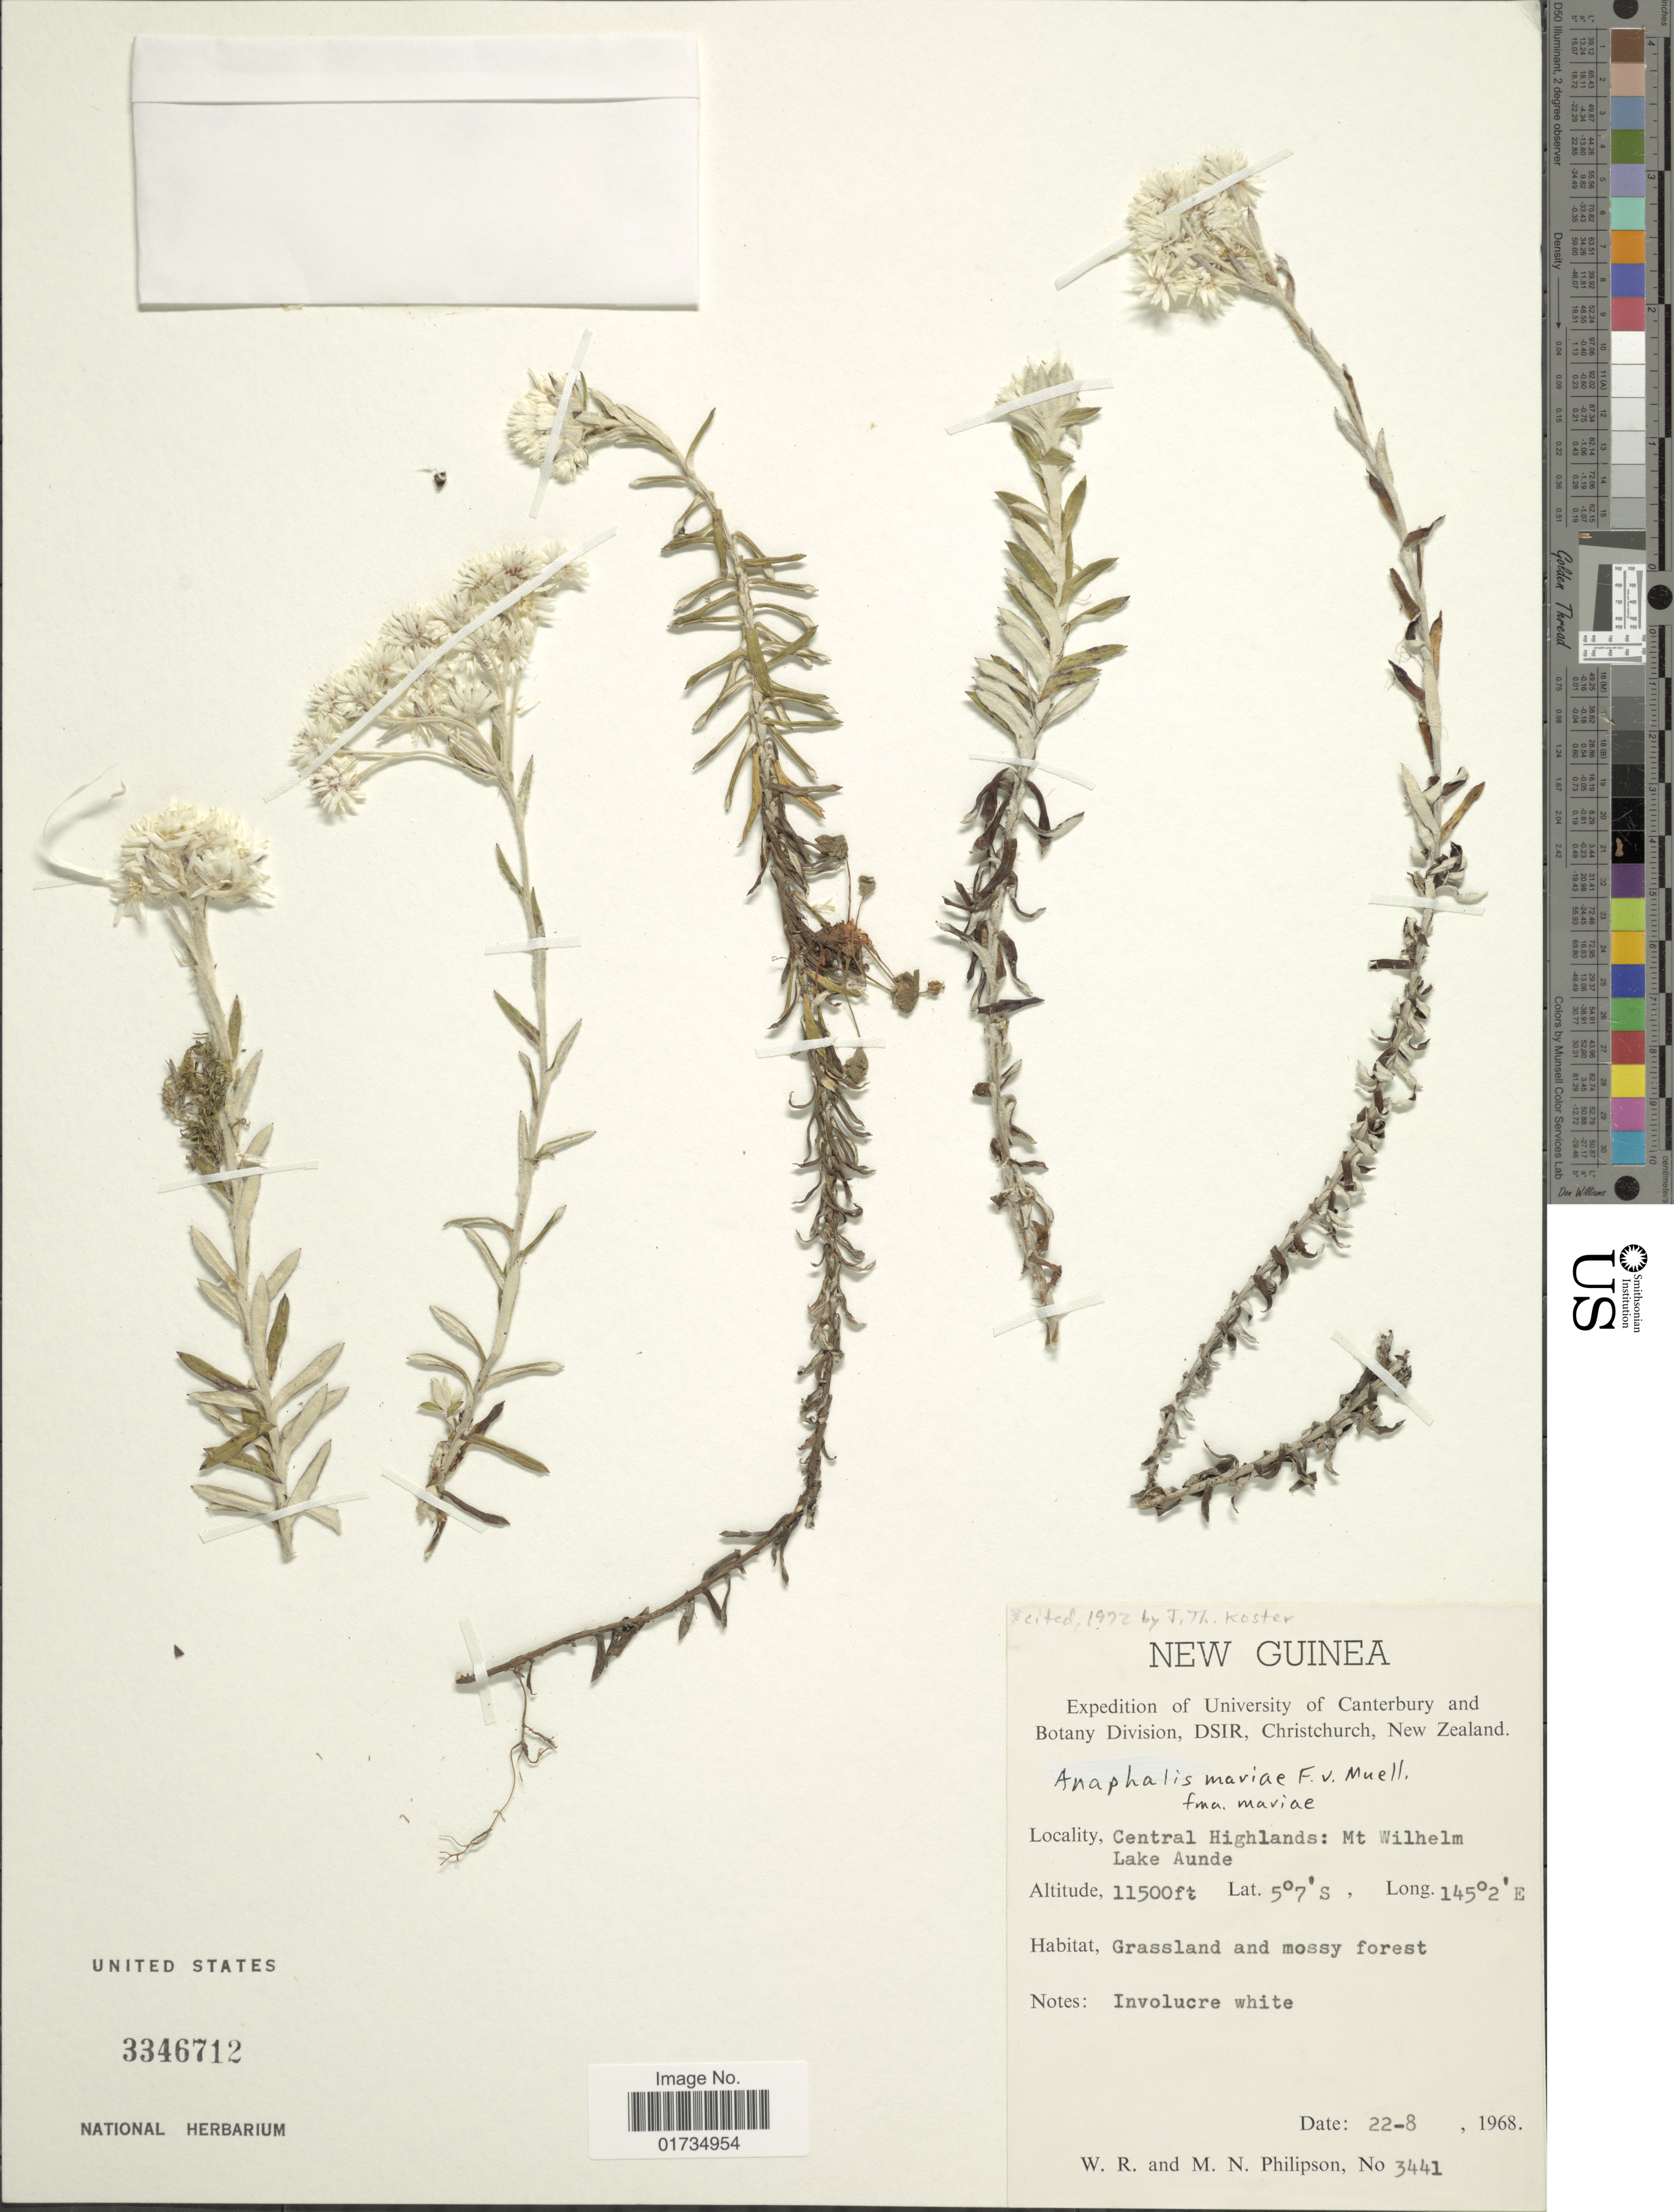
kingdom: Plantae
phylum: Tracheophyta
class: Magnoliopsida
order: Asterales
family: Asteraceae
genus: Anaphalis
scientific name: Anaphalis mariae f. mariae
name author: F. Muell.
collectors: W. R. Philipson & M. Philipson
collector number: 3441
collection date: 1968-08-22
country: Papua New Guinea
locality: New Guinea. Central Highlands: Mt. Wilhelm Lake Aunde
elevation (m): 3505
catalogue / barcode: US 3346712